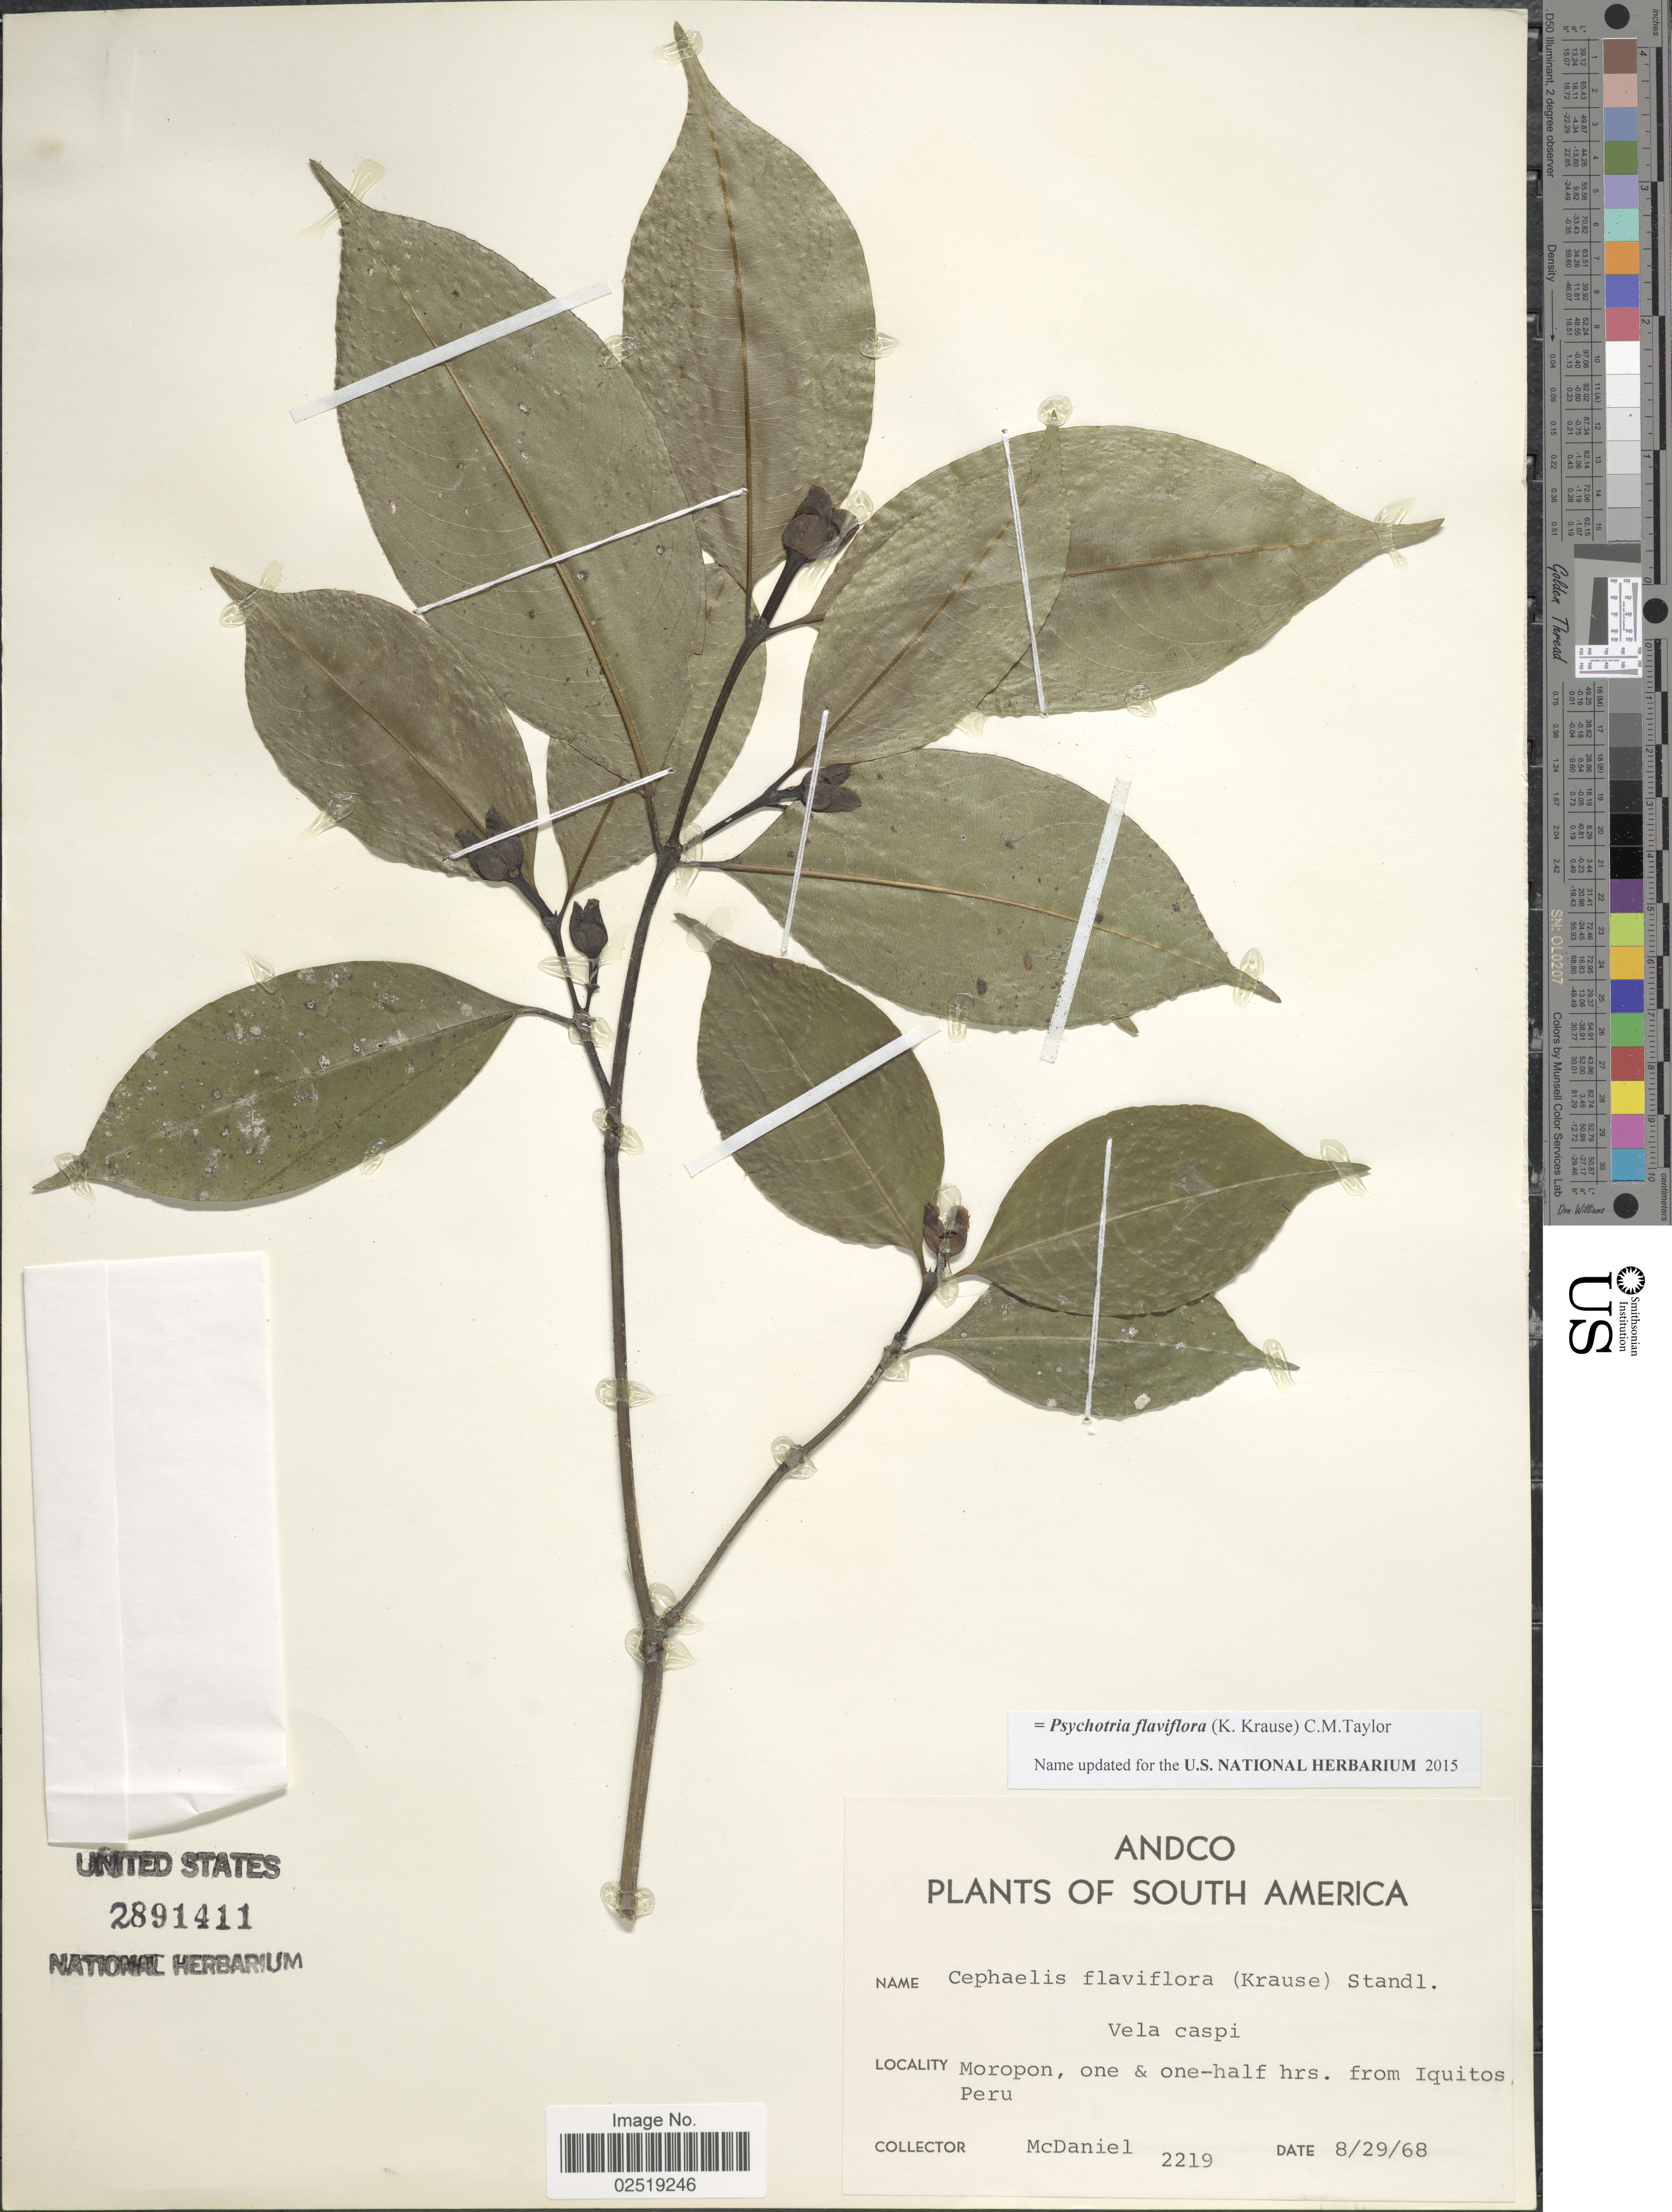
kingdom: Plantae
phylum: Tracheophyta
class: Magnoliopsida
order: Gentianales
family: Rubiaceae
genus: Psychotria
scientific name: Psychotria flaviflora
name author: (K. Krause) C.M. Taylor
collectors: -- McDaniel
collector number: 2219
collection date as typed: Transcribed d/m/y: 29/8/68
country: Peru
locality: Moropon, one & one-half hrs. from Iquitos Peru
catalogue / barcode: US 2891411